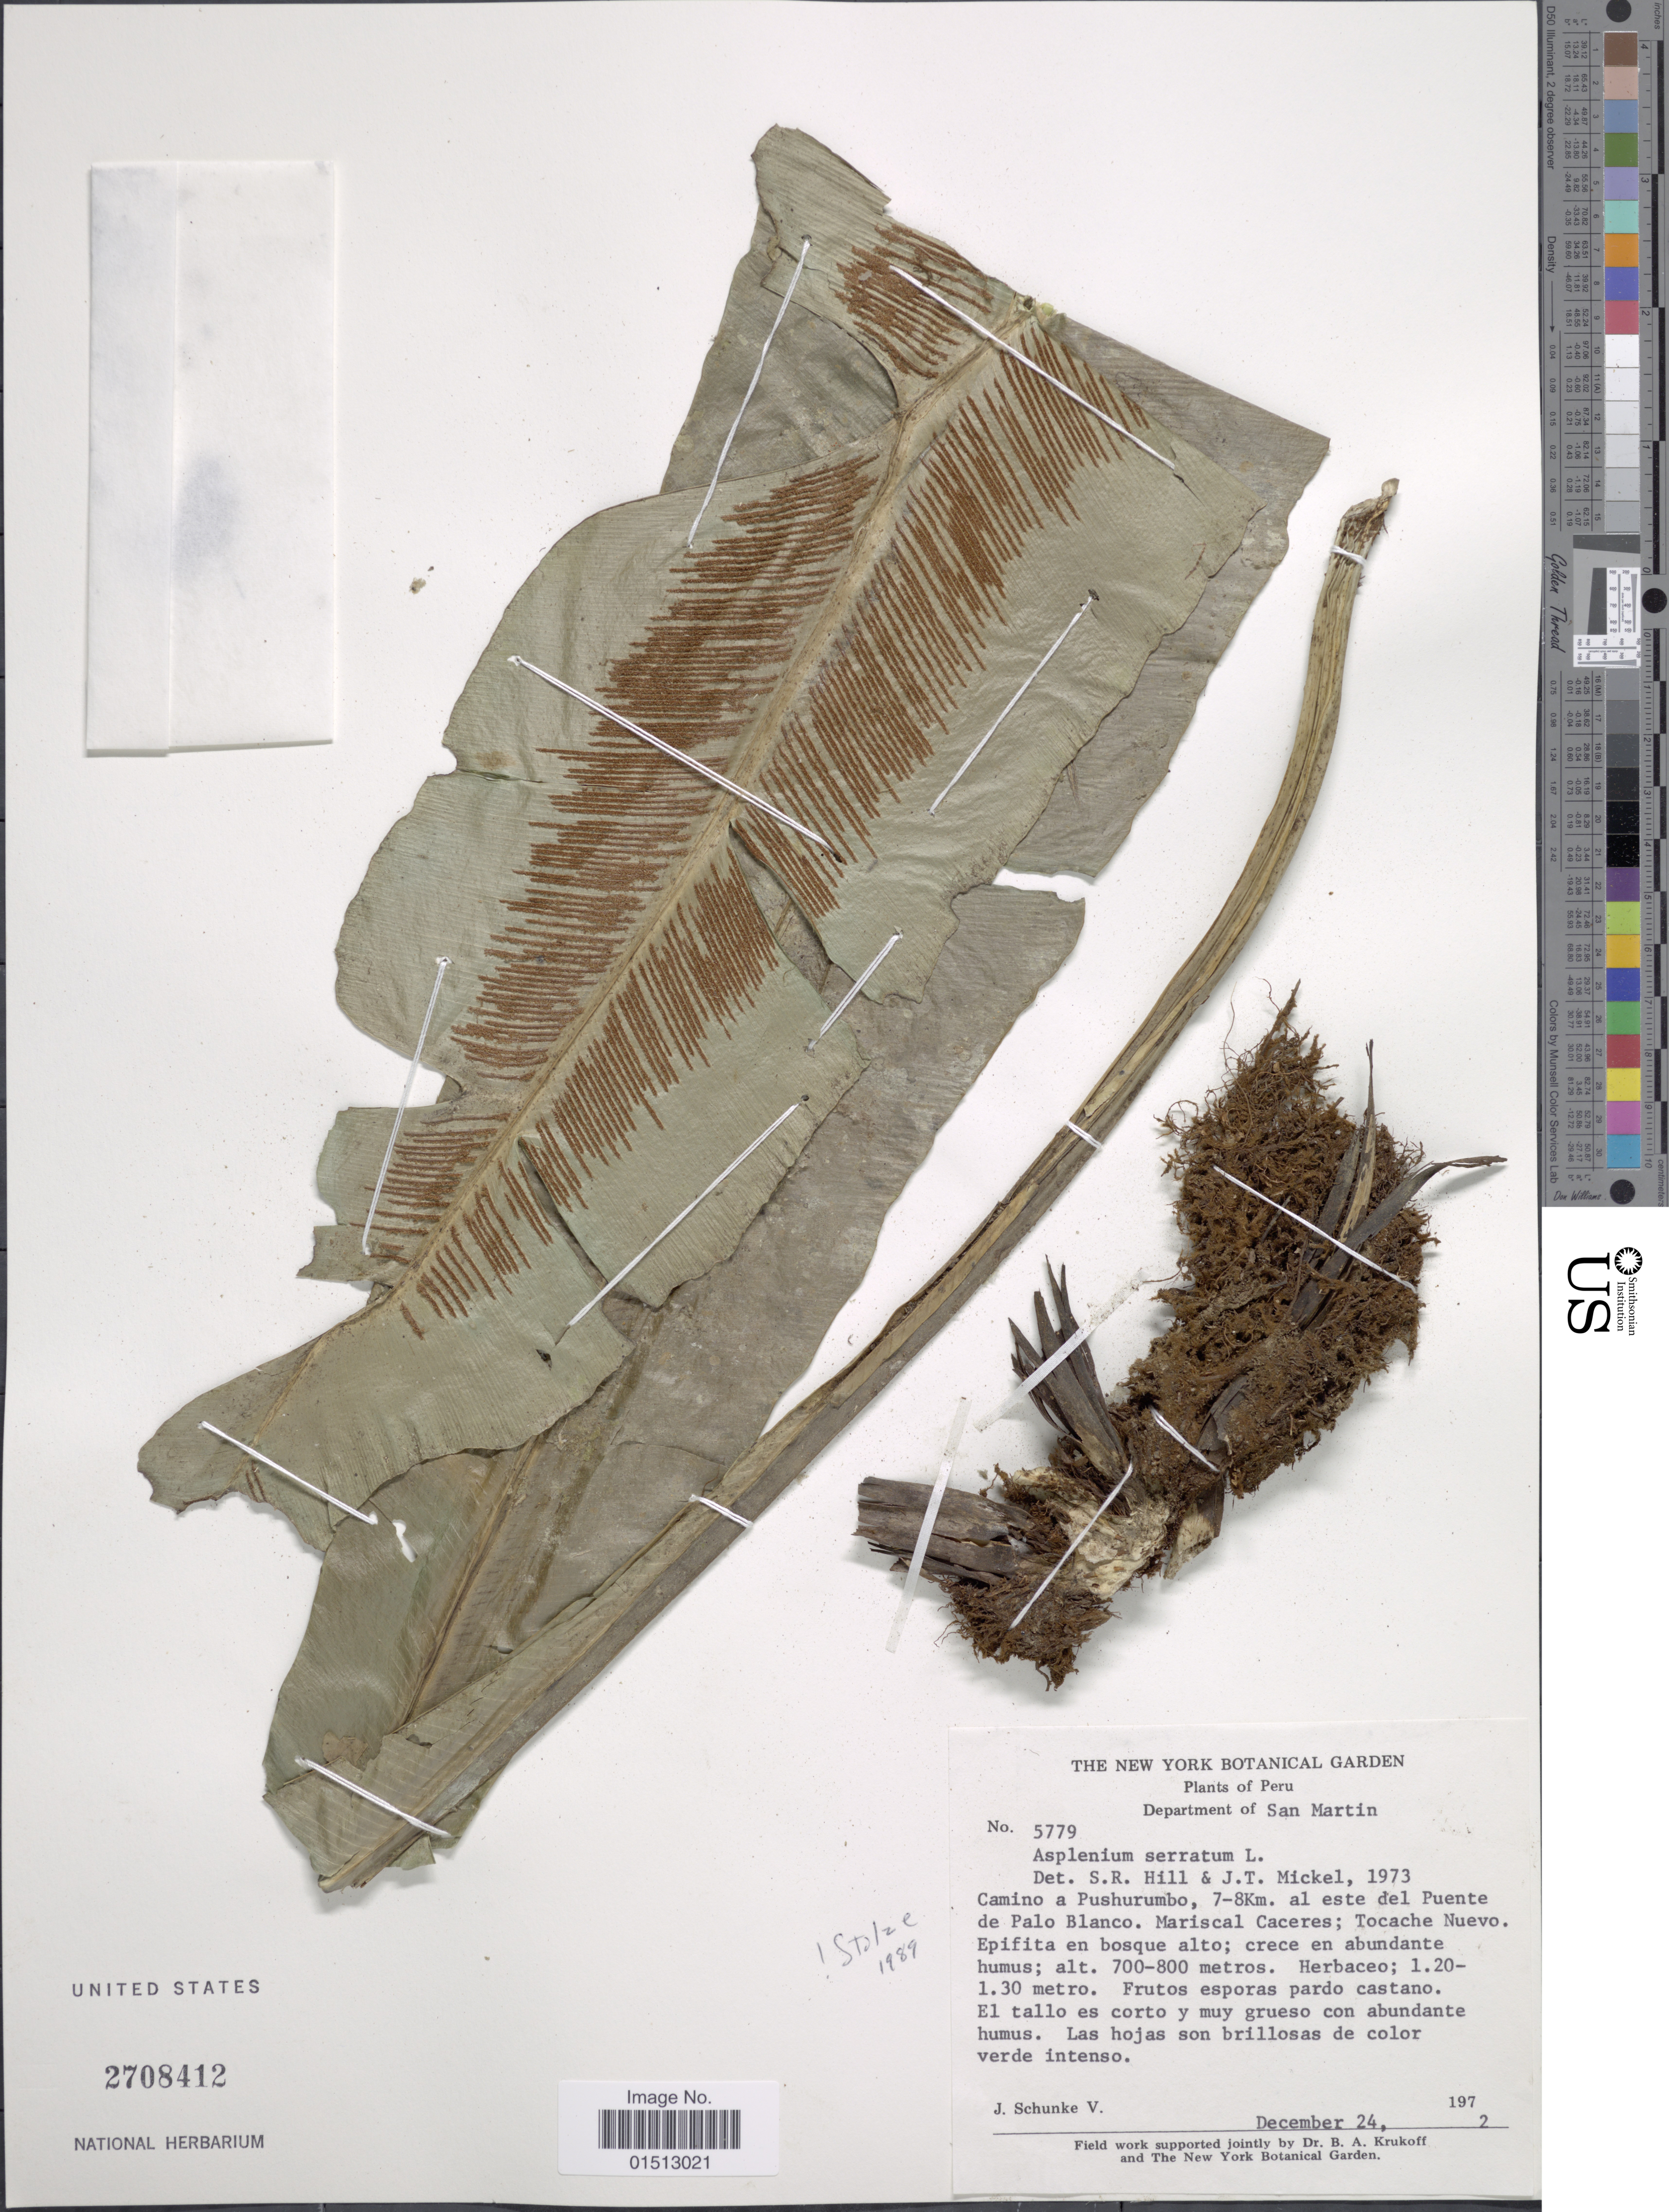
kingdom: Plantae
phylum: Tracheophyta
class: Polypodiopsida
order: Polypodiales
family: Aspleniaceae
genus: Asplenium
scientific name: Asplenium serratum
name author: L.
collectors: J. Schunke Vigo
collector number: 5779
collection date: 1972-12-24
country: Peru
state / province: San Martín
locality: Peru, Department of San Martin. Camino a Pushurumbo, 7-8Km. al este del Puente de Palo Blanco. Mariscal Caceras; Tocache Nuevo.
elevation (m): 700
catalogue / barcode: US 2708412